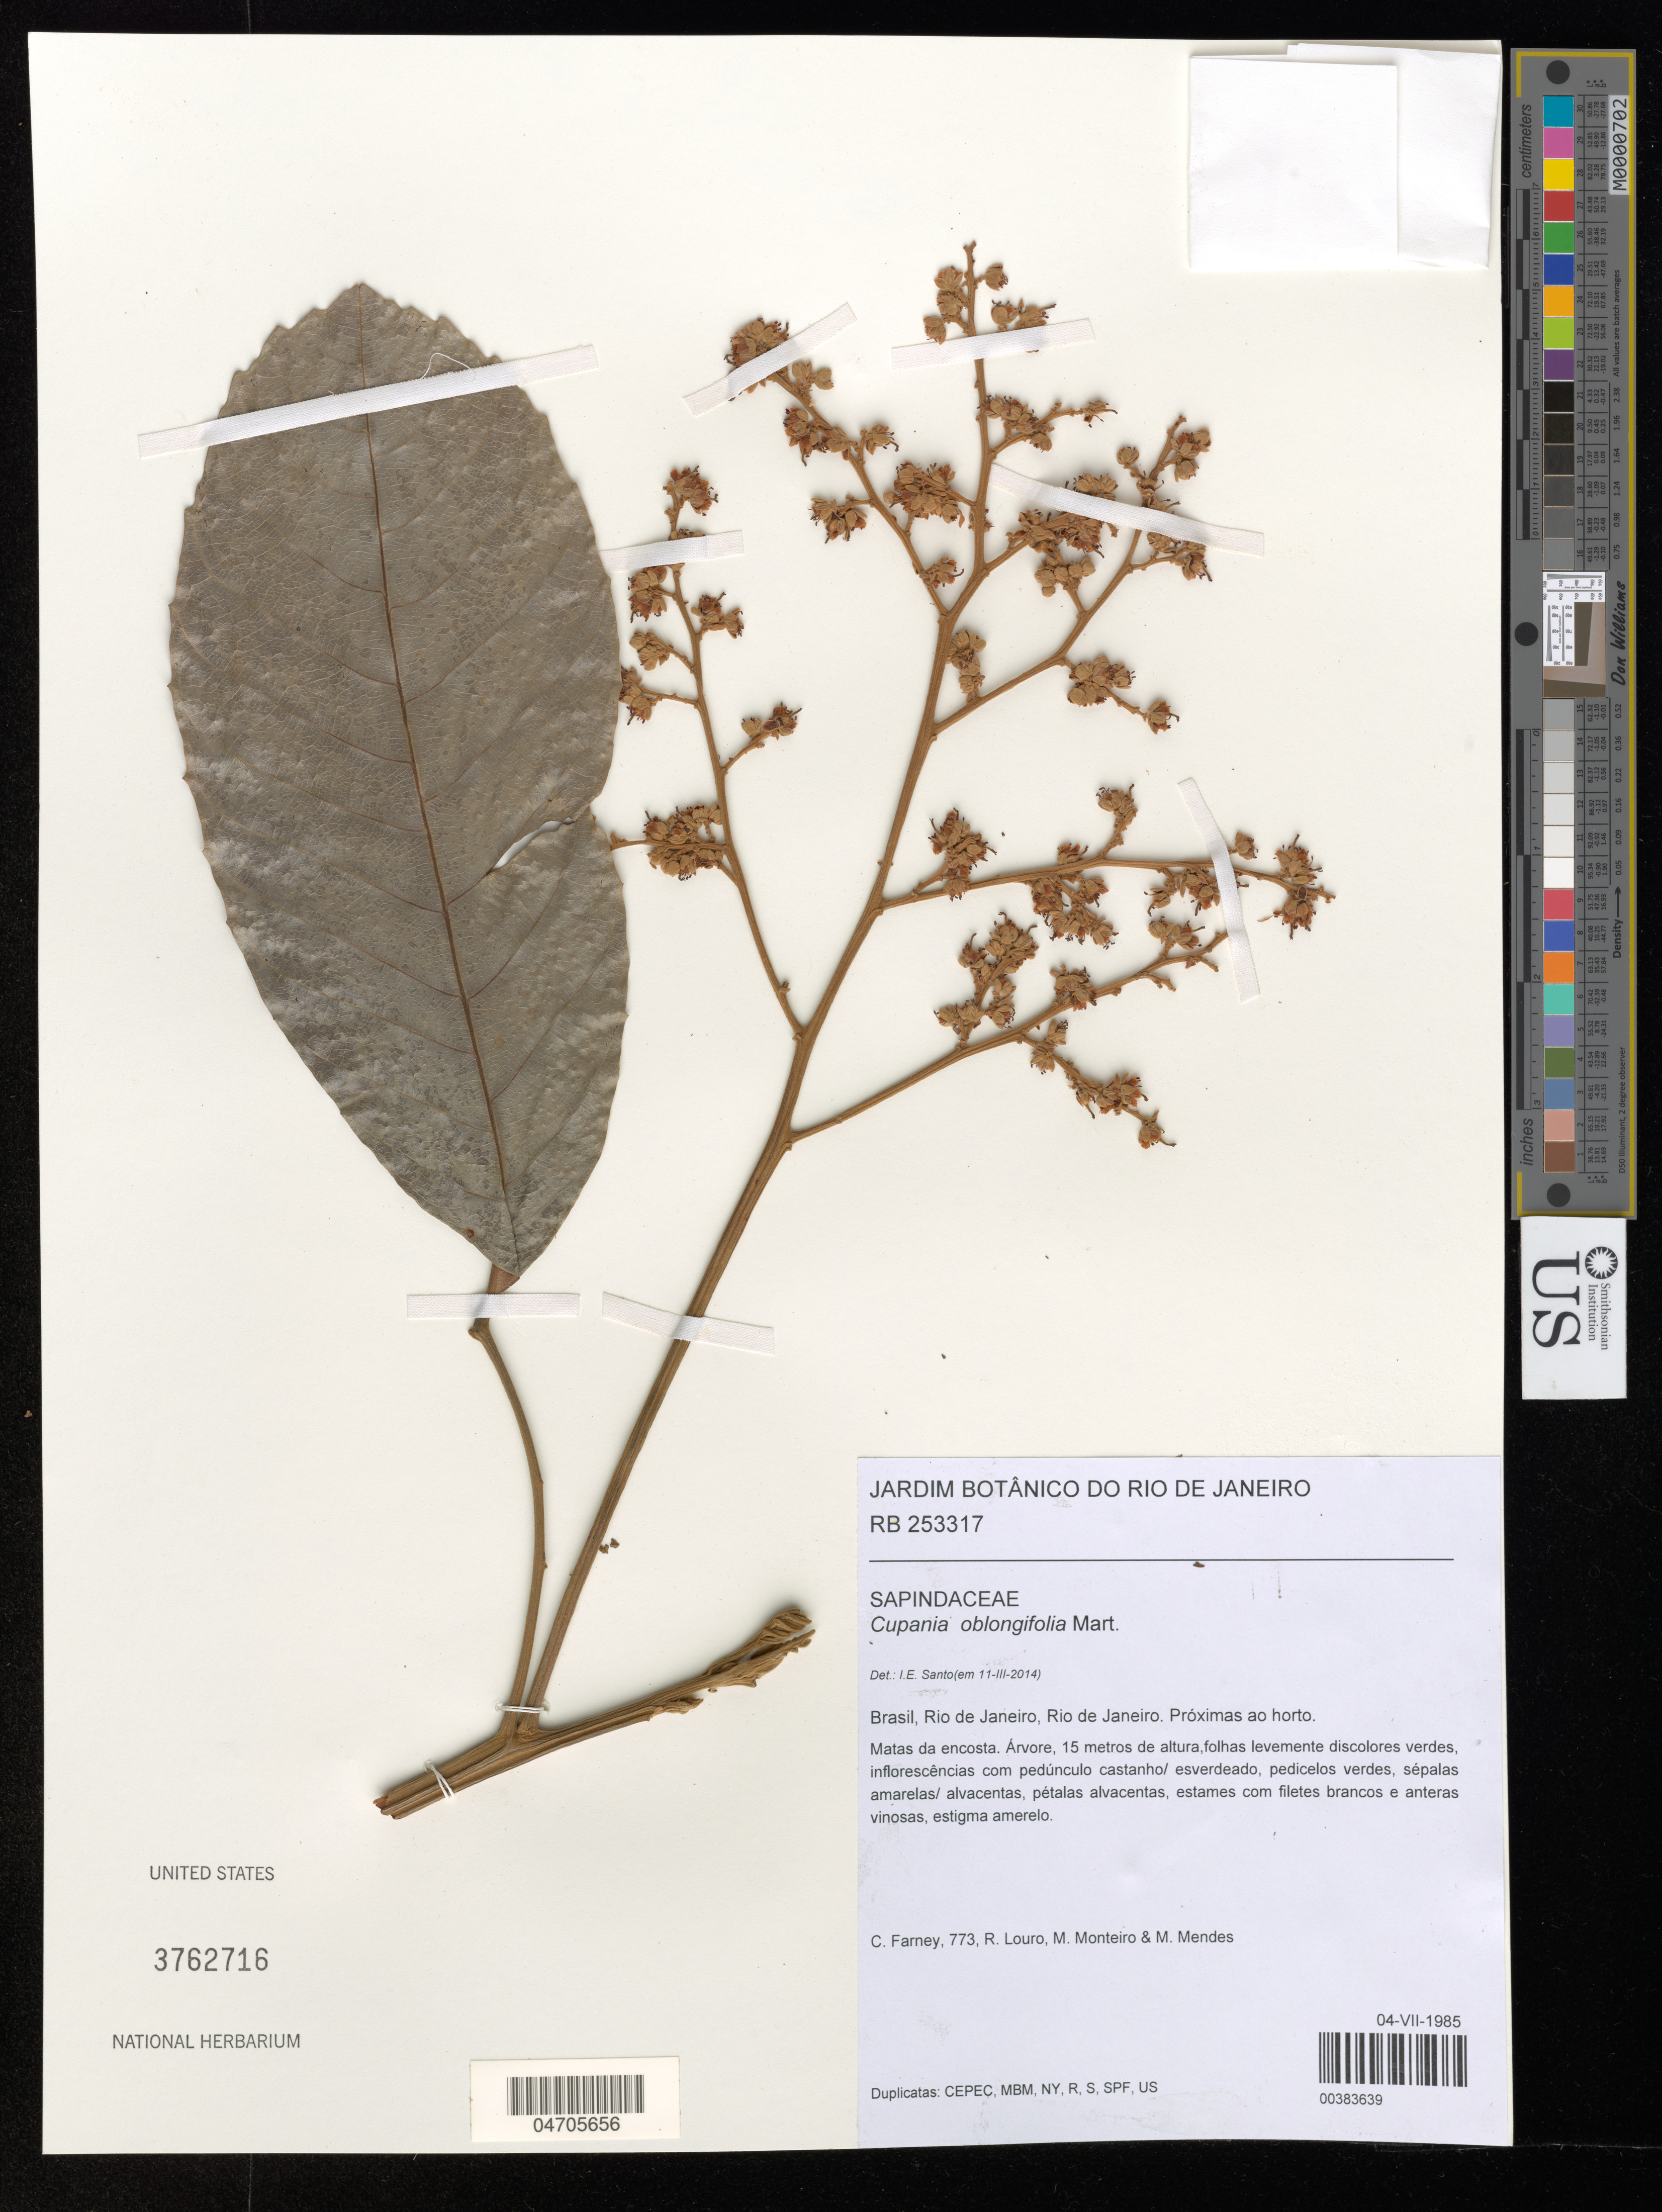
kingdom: Plantae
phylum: Tracheophyta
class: Magnoliopsida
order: Sapindales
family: Sapindaceae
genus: Cupania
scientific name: Cupania oblongifolia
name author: Mart.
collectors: C. Farney, R. Louro, M. Monteiro & M. Mendes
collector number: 773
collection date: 1985-07-04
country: Brazil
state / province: Rio de Janeiro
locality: Próximas ao horto.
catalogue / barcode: US 3762716